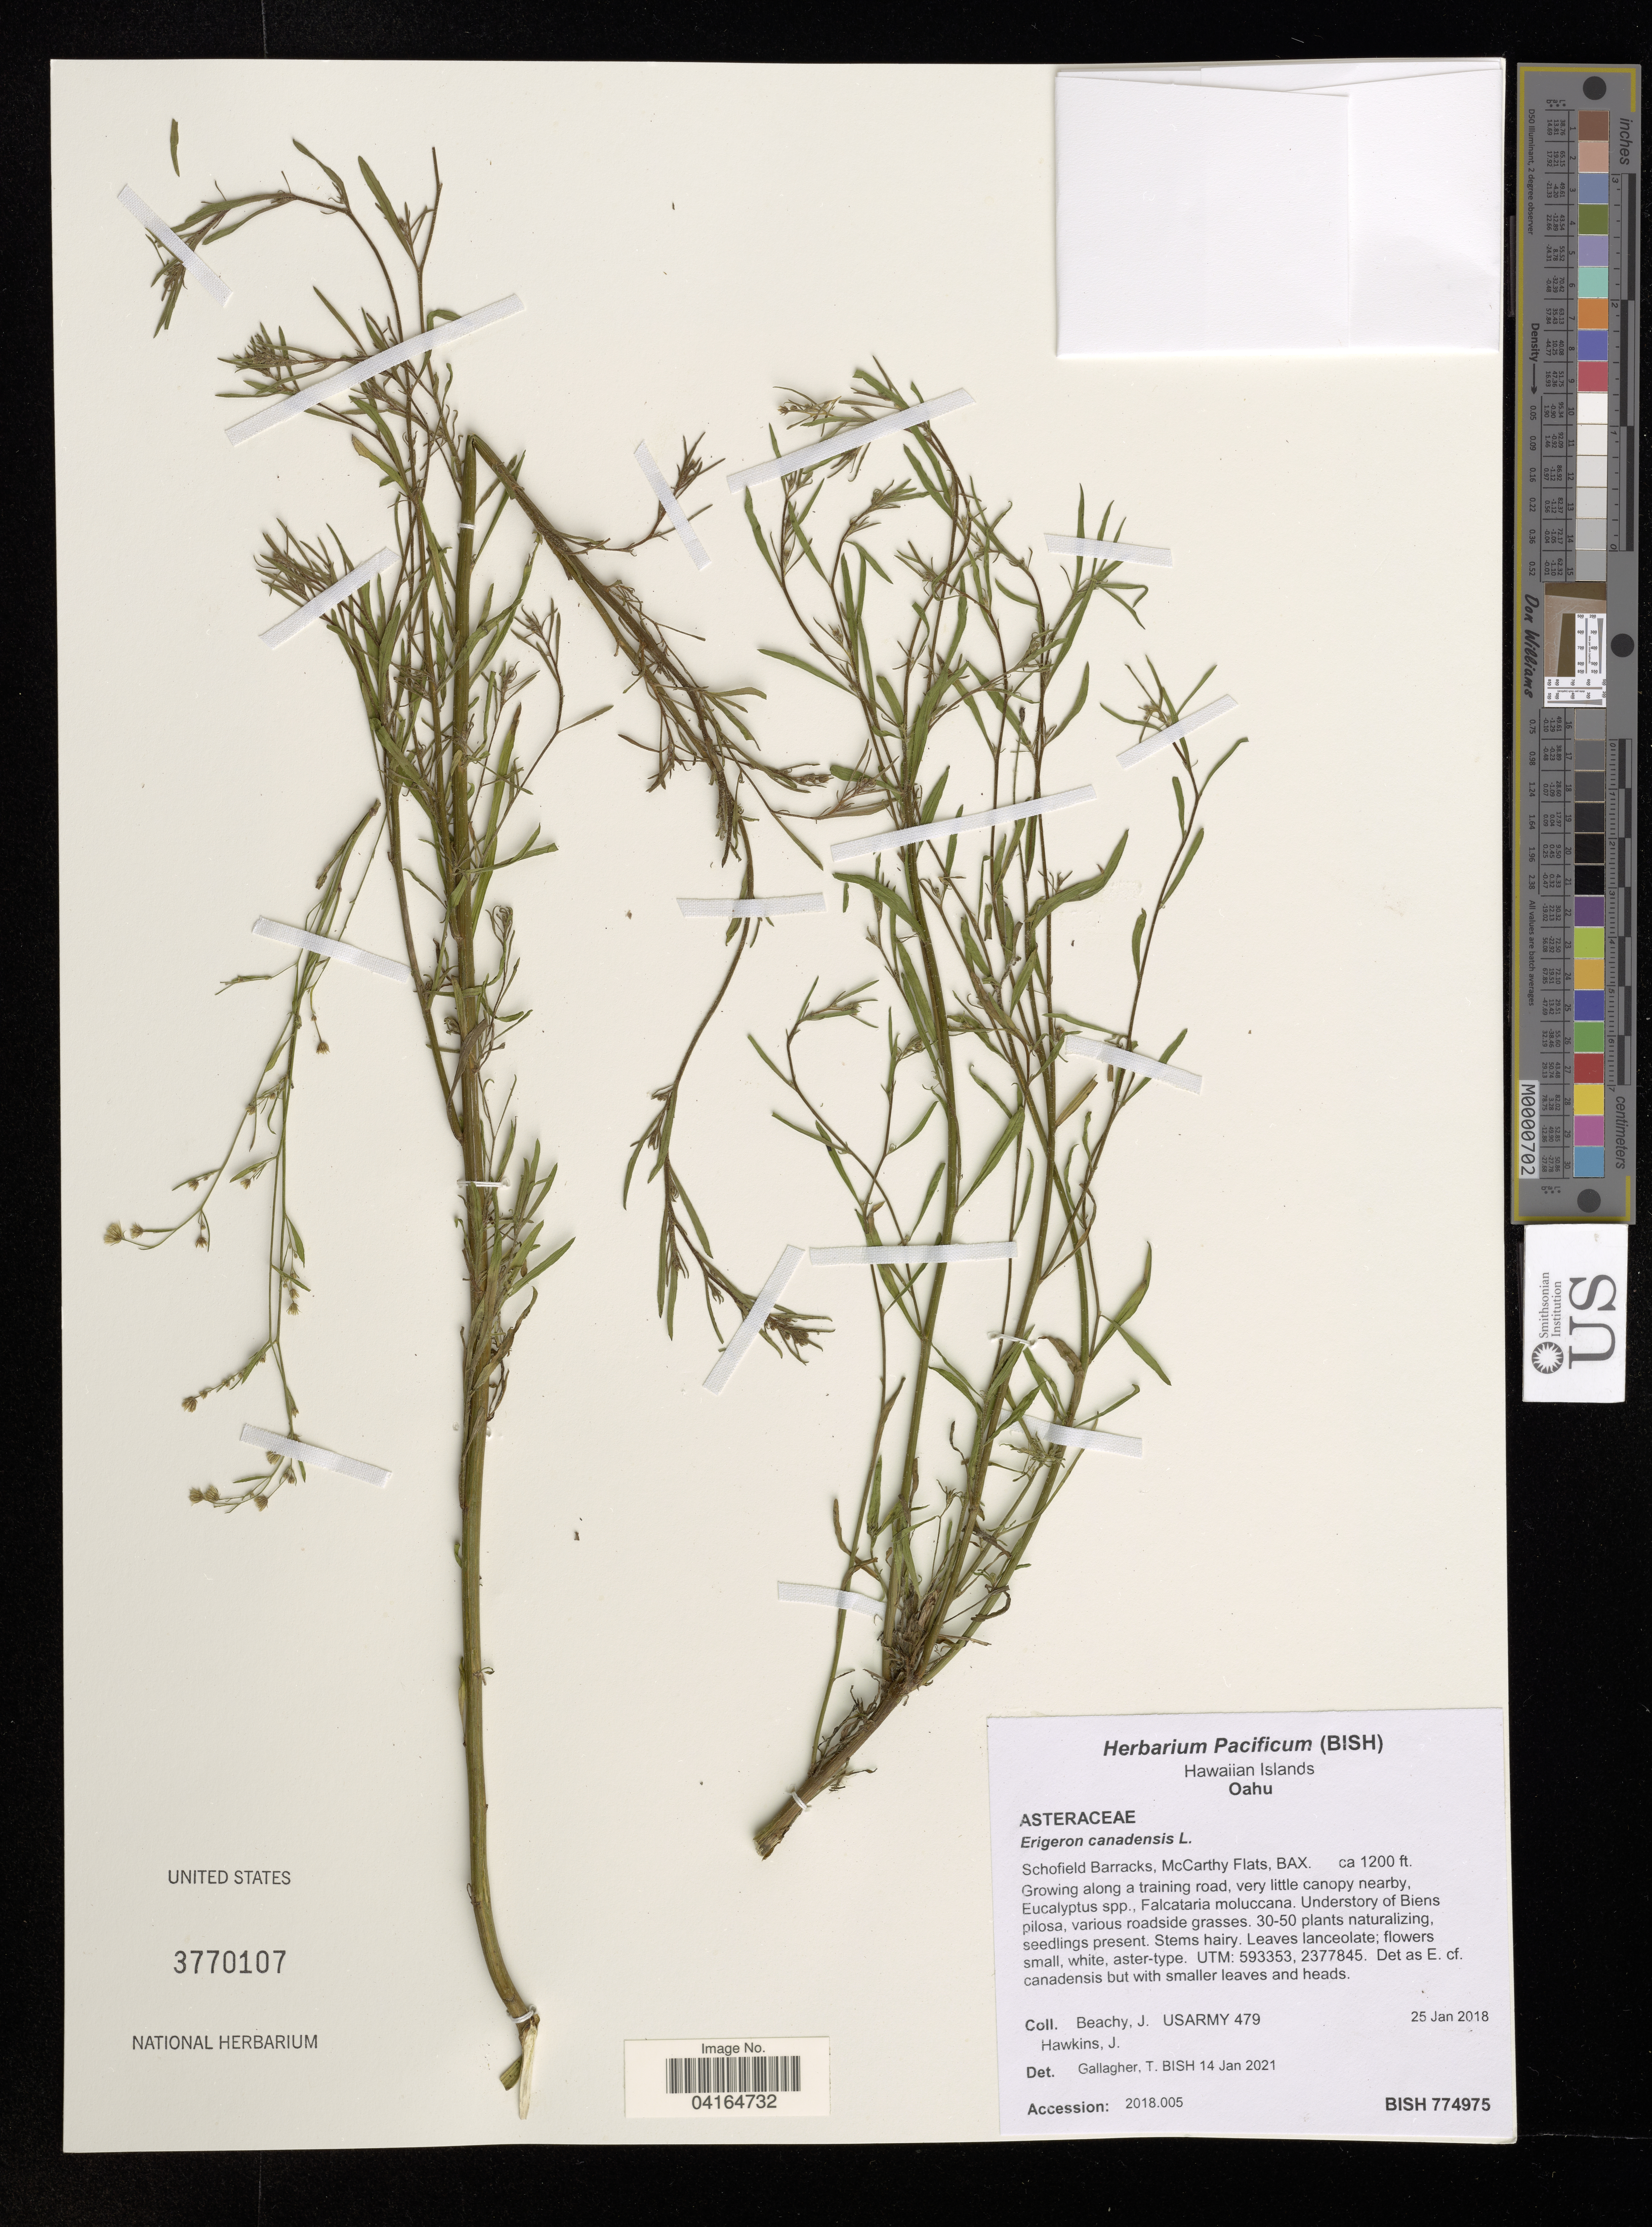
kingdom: Plantae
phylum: Tracheophyta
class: Magnoliopsida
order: Asterales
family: Asteraceae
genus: Erigeron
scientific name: Erigeron canadensis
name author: L.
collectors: J. Beachy & J. Hawkins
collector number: USArmy 479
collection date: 2018-01-25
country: United States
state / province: Hawaii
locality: Hawaiian Islands. Schofield Barracks, McCarthy Flats, BAX.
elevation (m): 366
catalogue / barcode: US 3770107